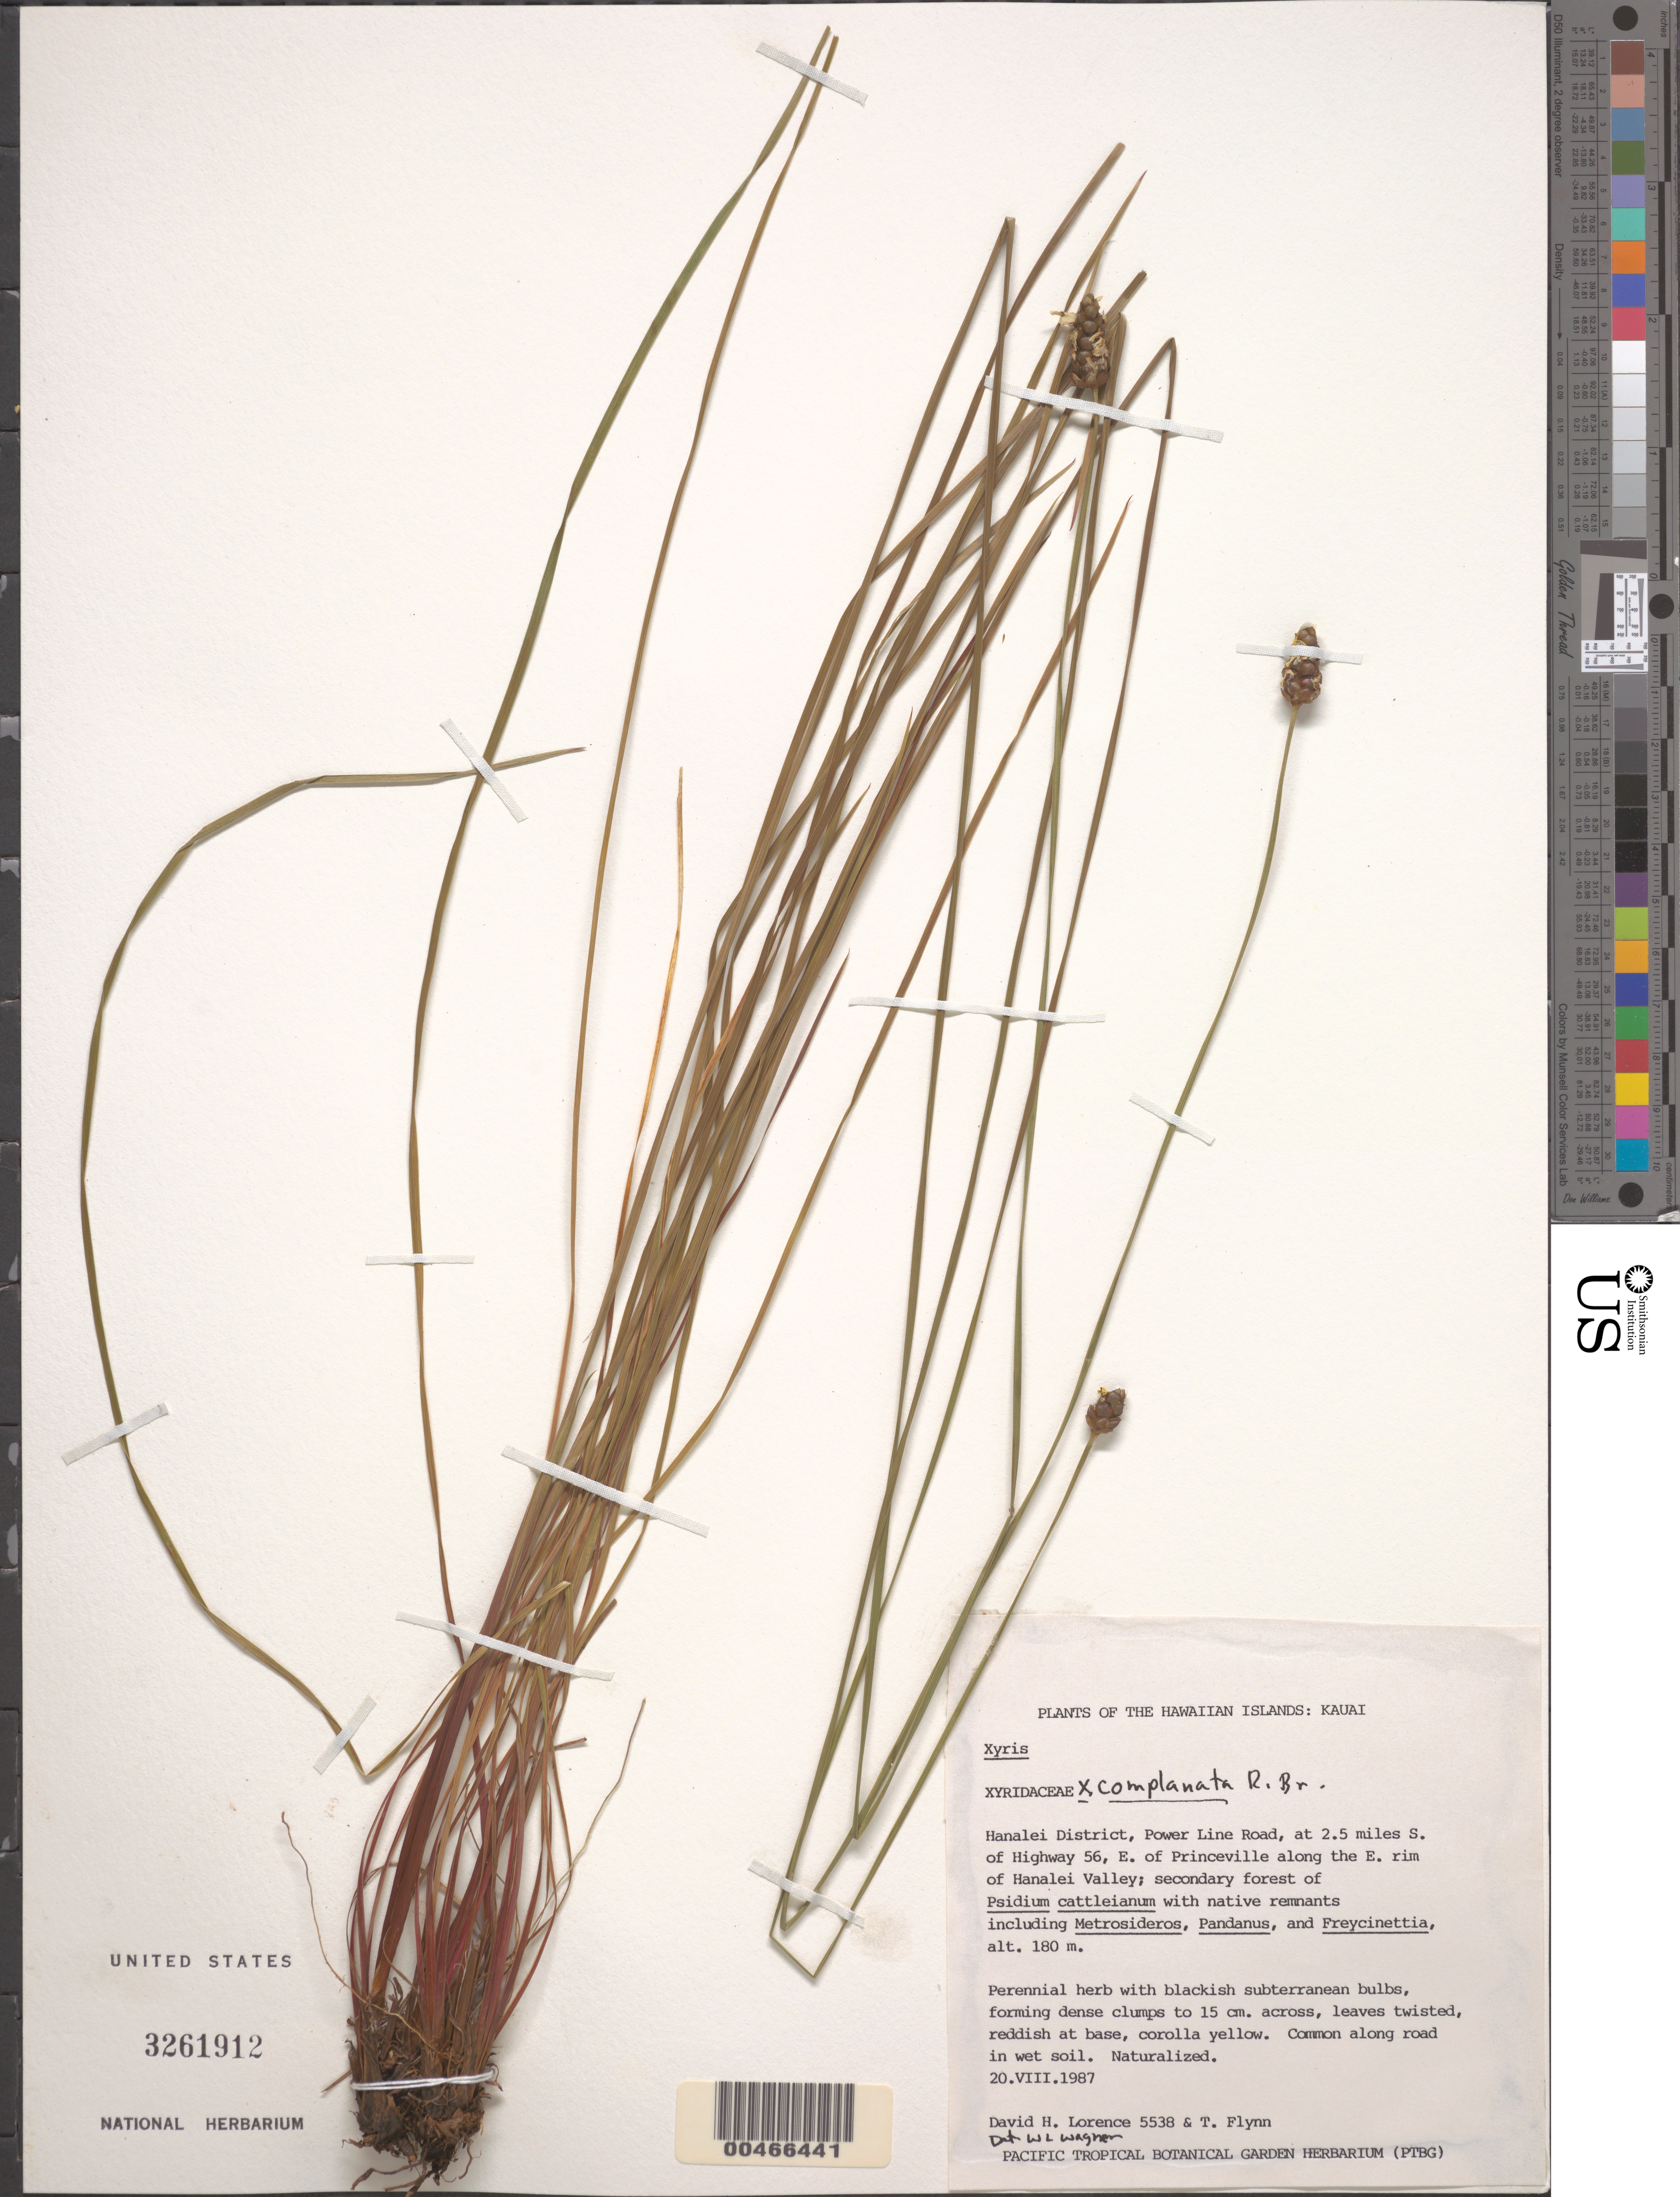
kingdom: Plantae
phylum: Tracheophyta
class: Liliopsida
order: Poales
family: Xyridaceae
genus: Xyris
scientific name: Xyris complanata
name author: R. Br.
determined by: Wagner, W. L., (BOT), Smithsonian Institution - National Museum of Natural History (UNITED STATES)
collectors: D. Lorence & T. W. Flynn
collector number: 5538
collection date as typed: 20 Aug 1987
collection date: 1987-08-20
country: United States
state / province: Hawaii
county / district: Kauai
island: Kaua'i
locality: Hanalei Dist., Power Line Rd., at 2.5 mi S of Hwy. 56, E of Princeville along the E rim of Hanalei Valley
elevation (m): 180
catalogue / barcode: US 3261912